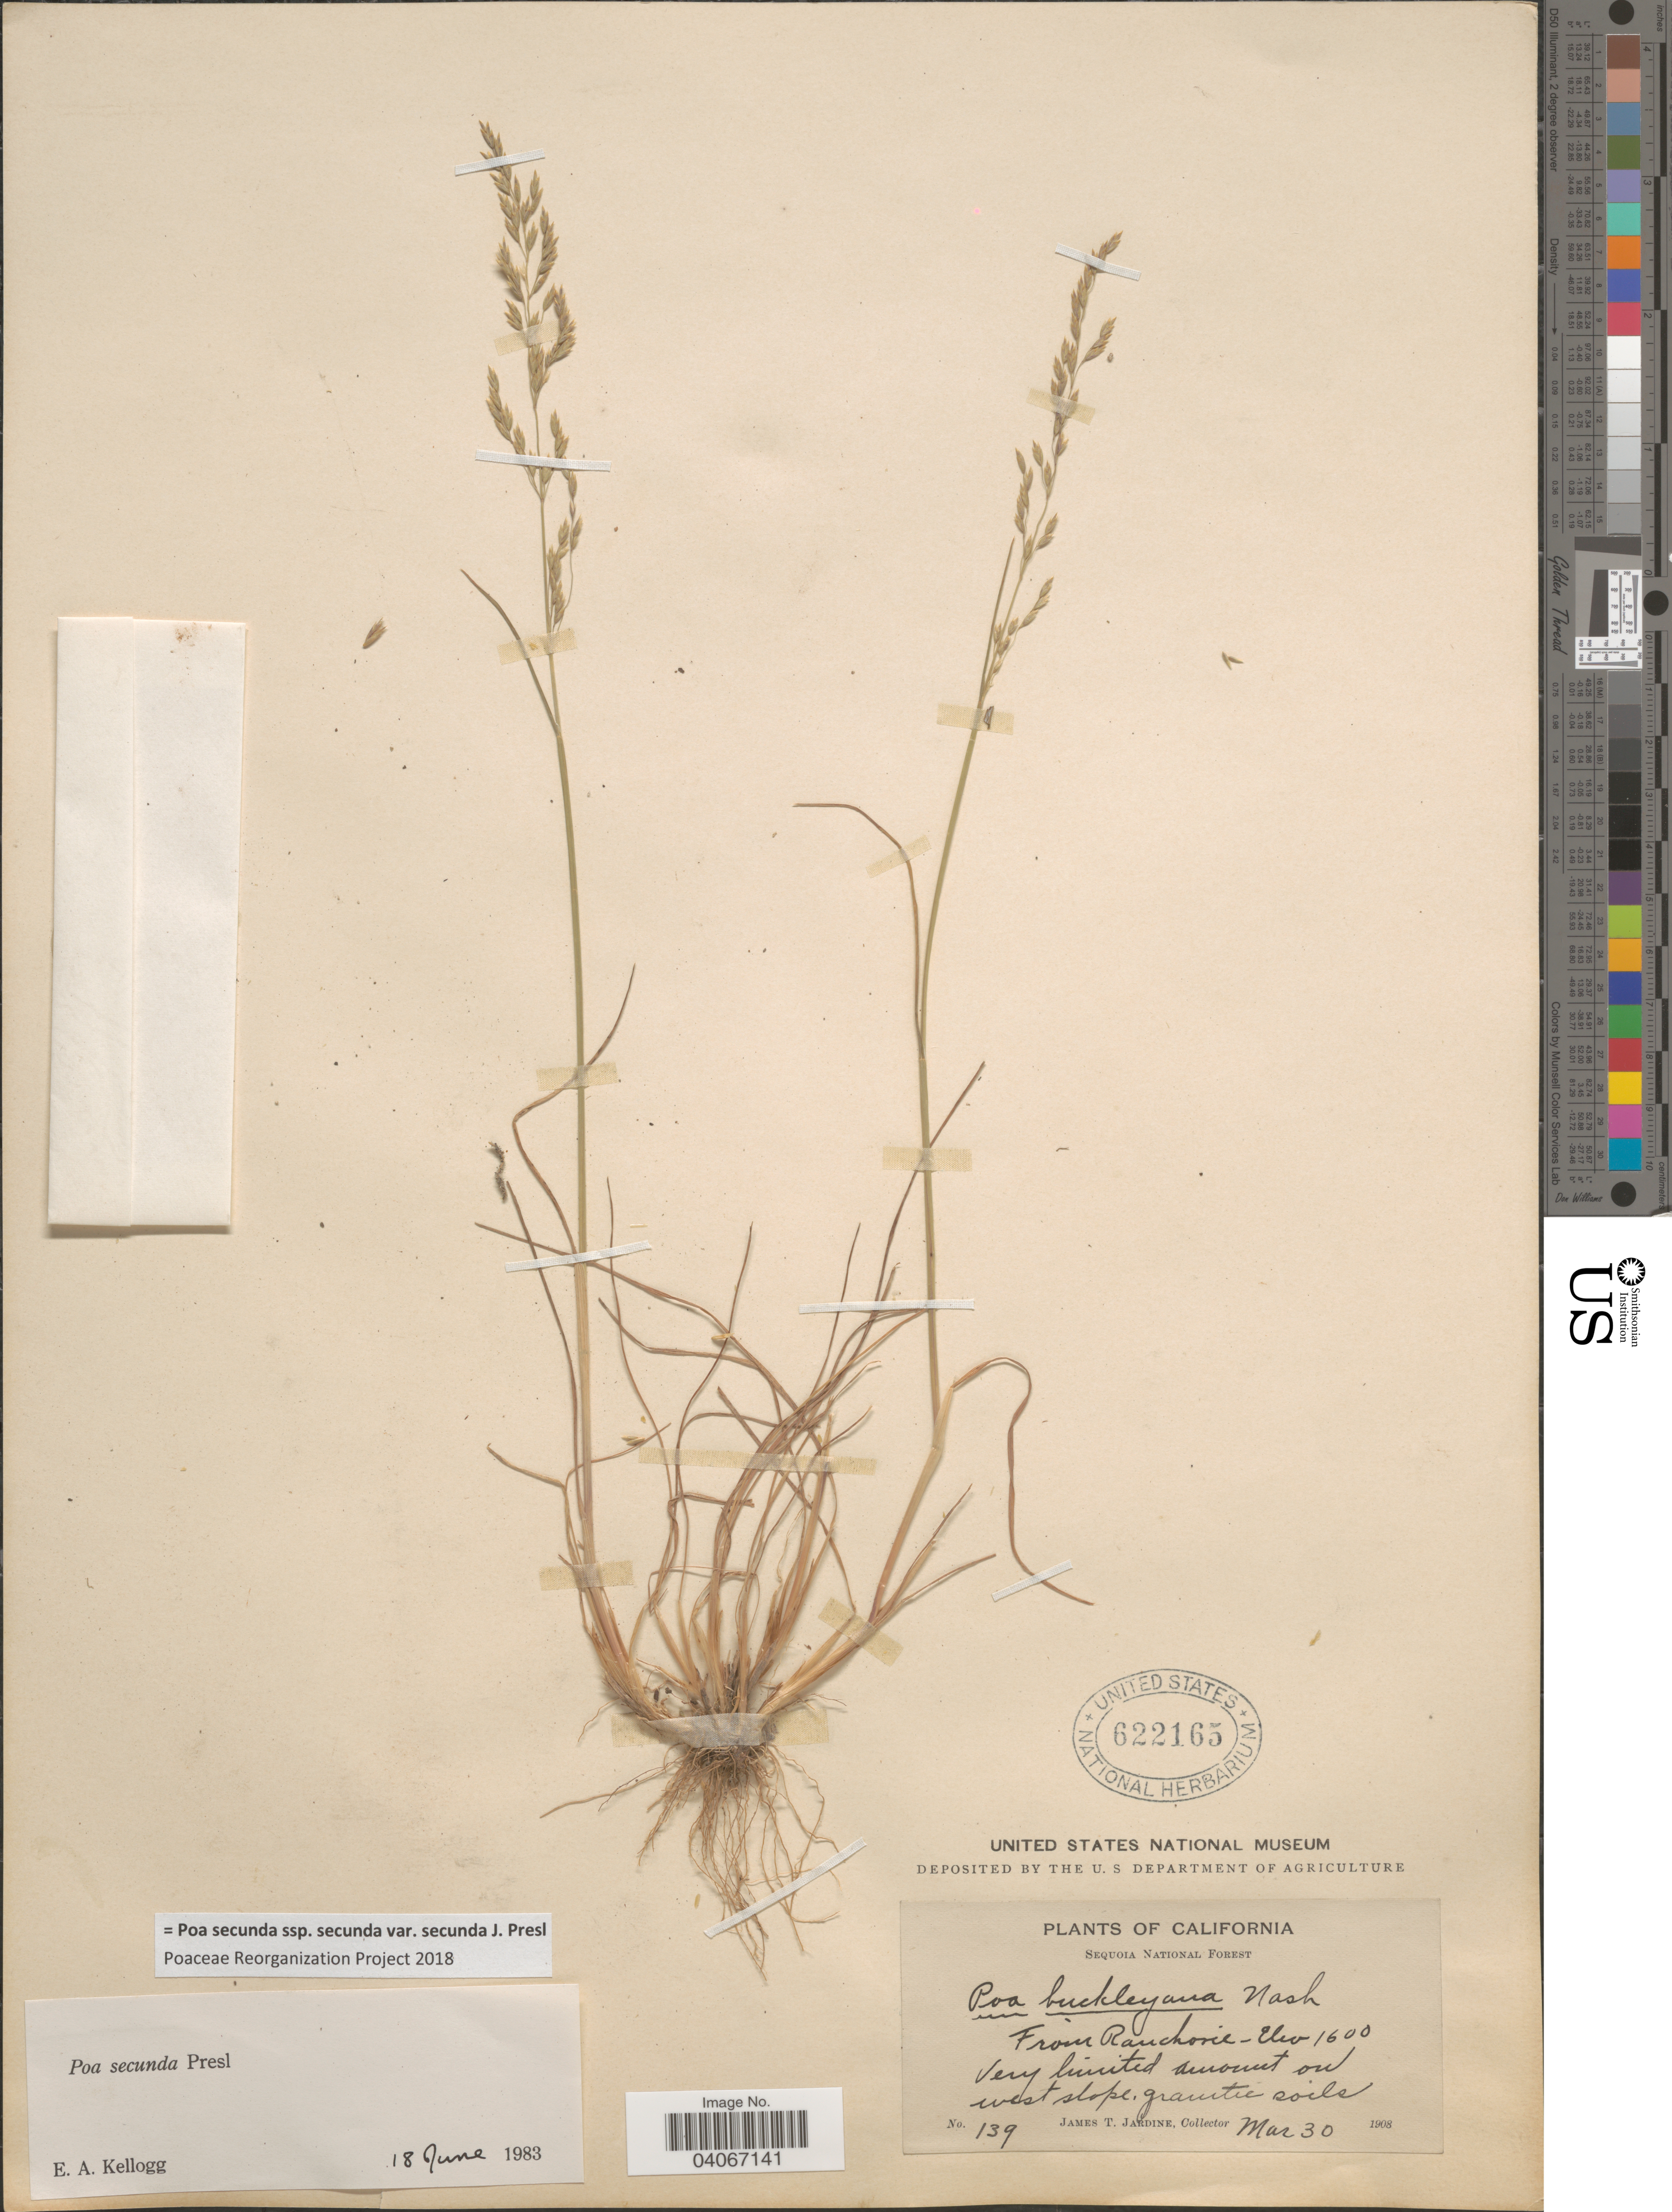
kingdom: Plantae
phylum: Tracheophyta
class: Liliopsida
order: Poales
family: Poaceae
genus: Poa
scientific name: Poa secunda subsp. secunda var. secunda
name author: J. Presl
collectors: J. T. Jardine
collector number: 139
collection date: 1908-03-30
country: United States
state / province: California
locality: Sequoia National Forest. From Ranchorie.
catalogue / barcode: US 622165